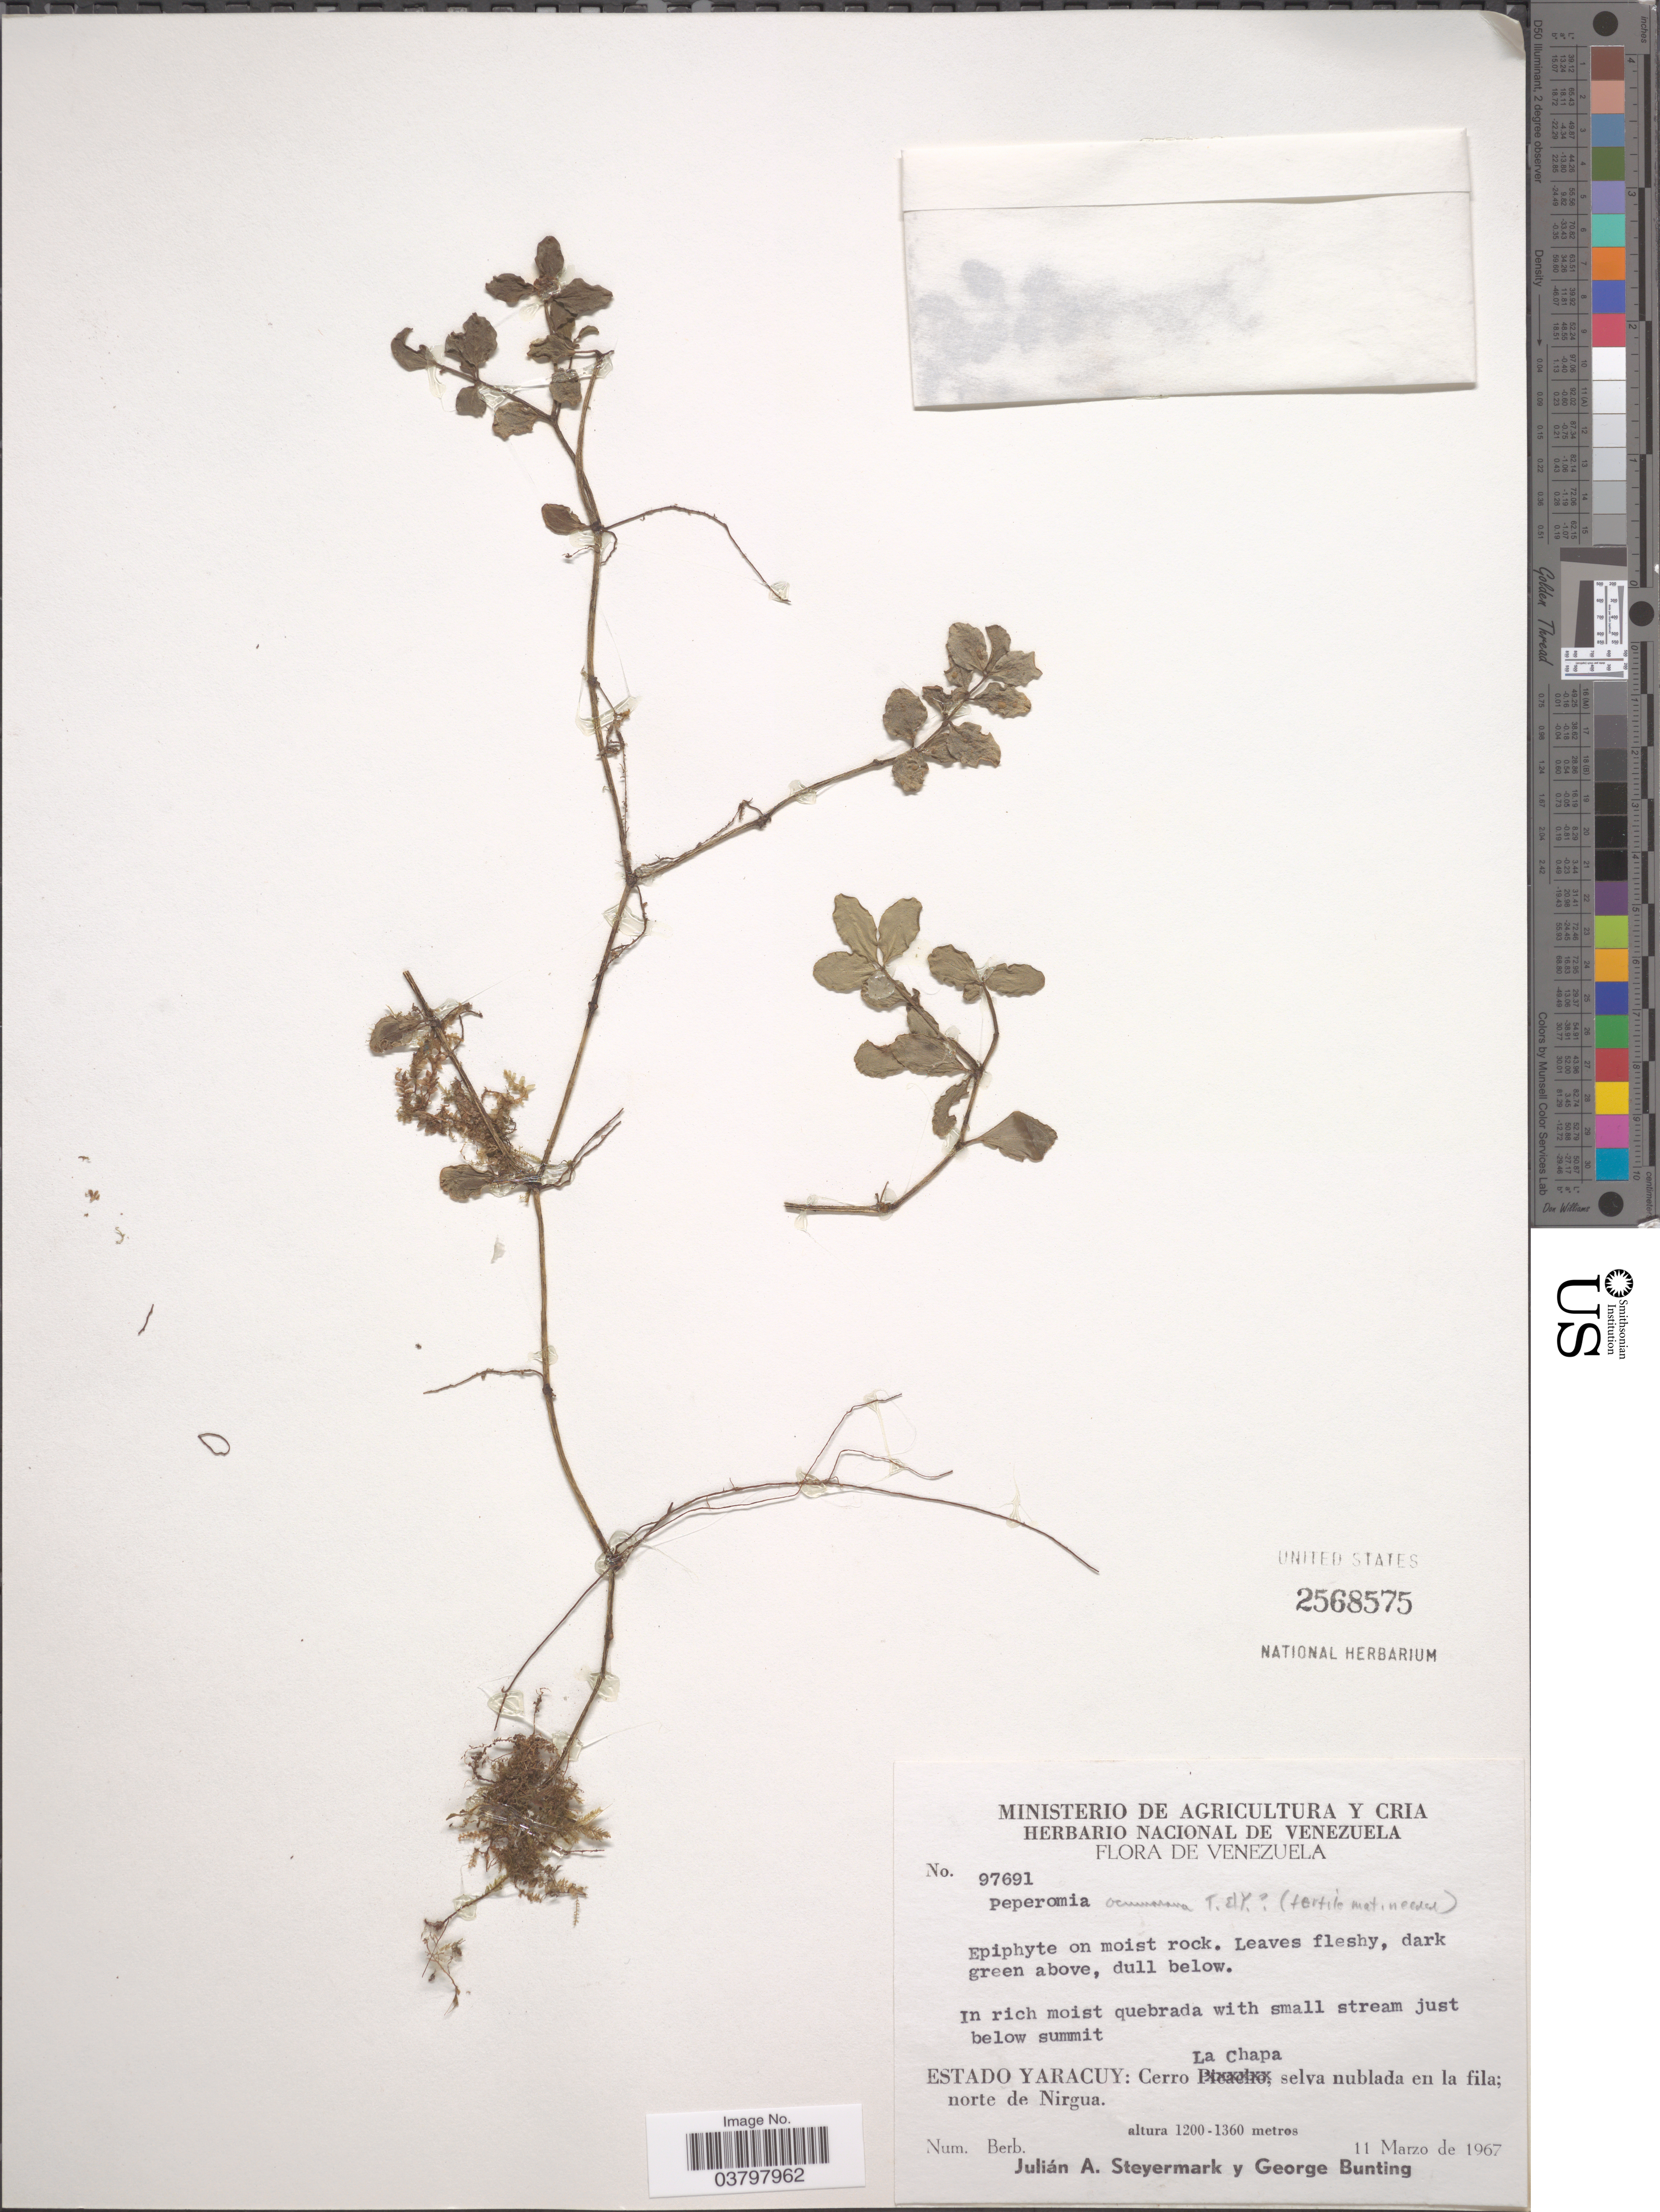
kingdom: Plantae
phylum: Tracheophyta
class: Magnoliopsida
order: Piperales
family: Piperaceae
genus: Peperomia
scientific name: Peperomia ocumarana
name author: Trel. & Yunck.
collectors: J. Steyermark & G. S. Bunting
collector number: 97691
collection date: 1967-03-11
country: Venezuela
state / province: Yaracuy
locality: Cerro La Chapa selva nublada en la fila; norte de Nirgua.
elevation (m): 1200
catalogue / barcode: US 2568575